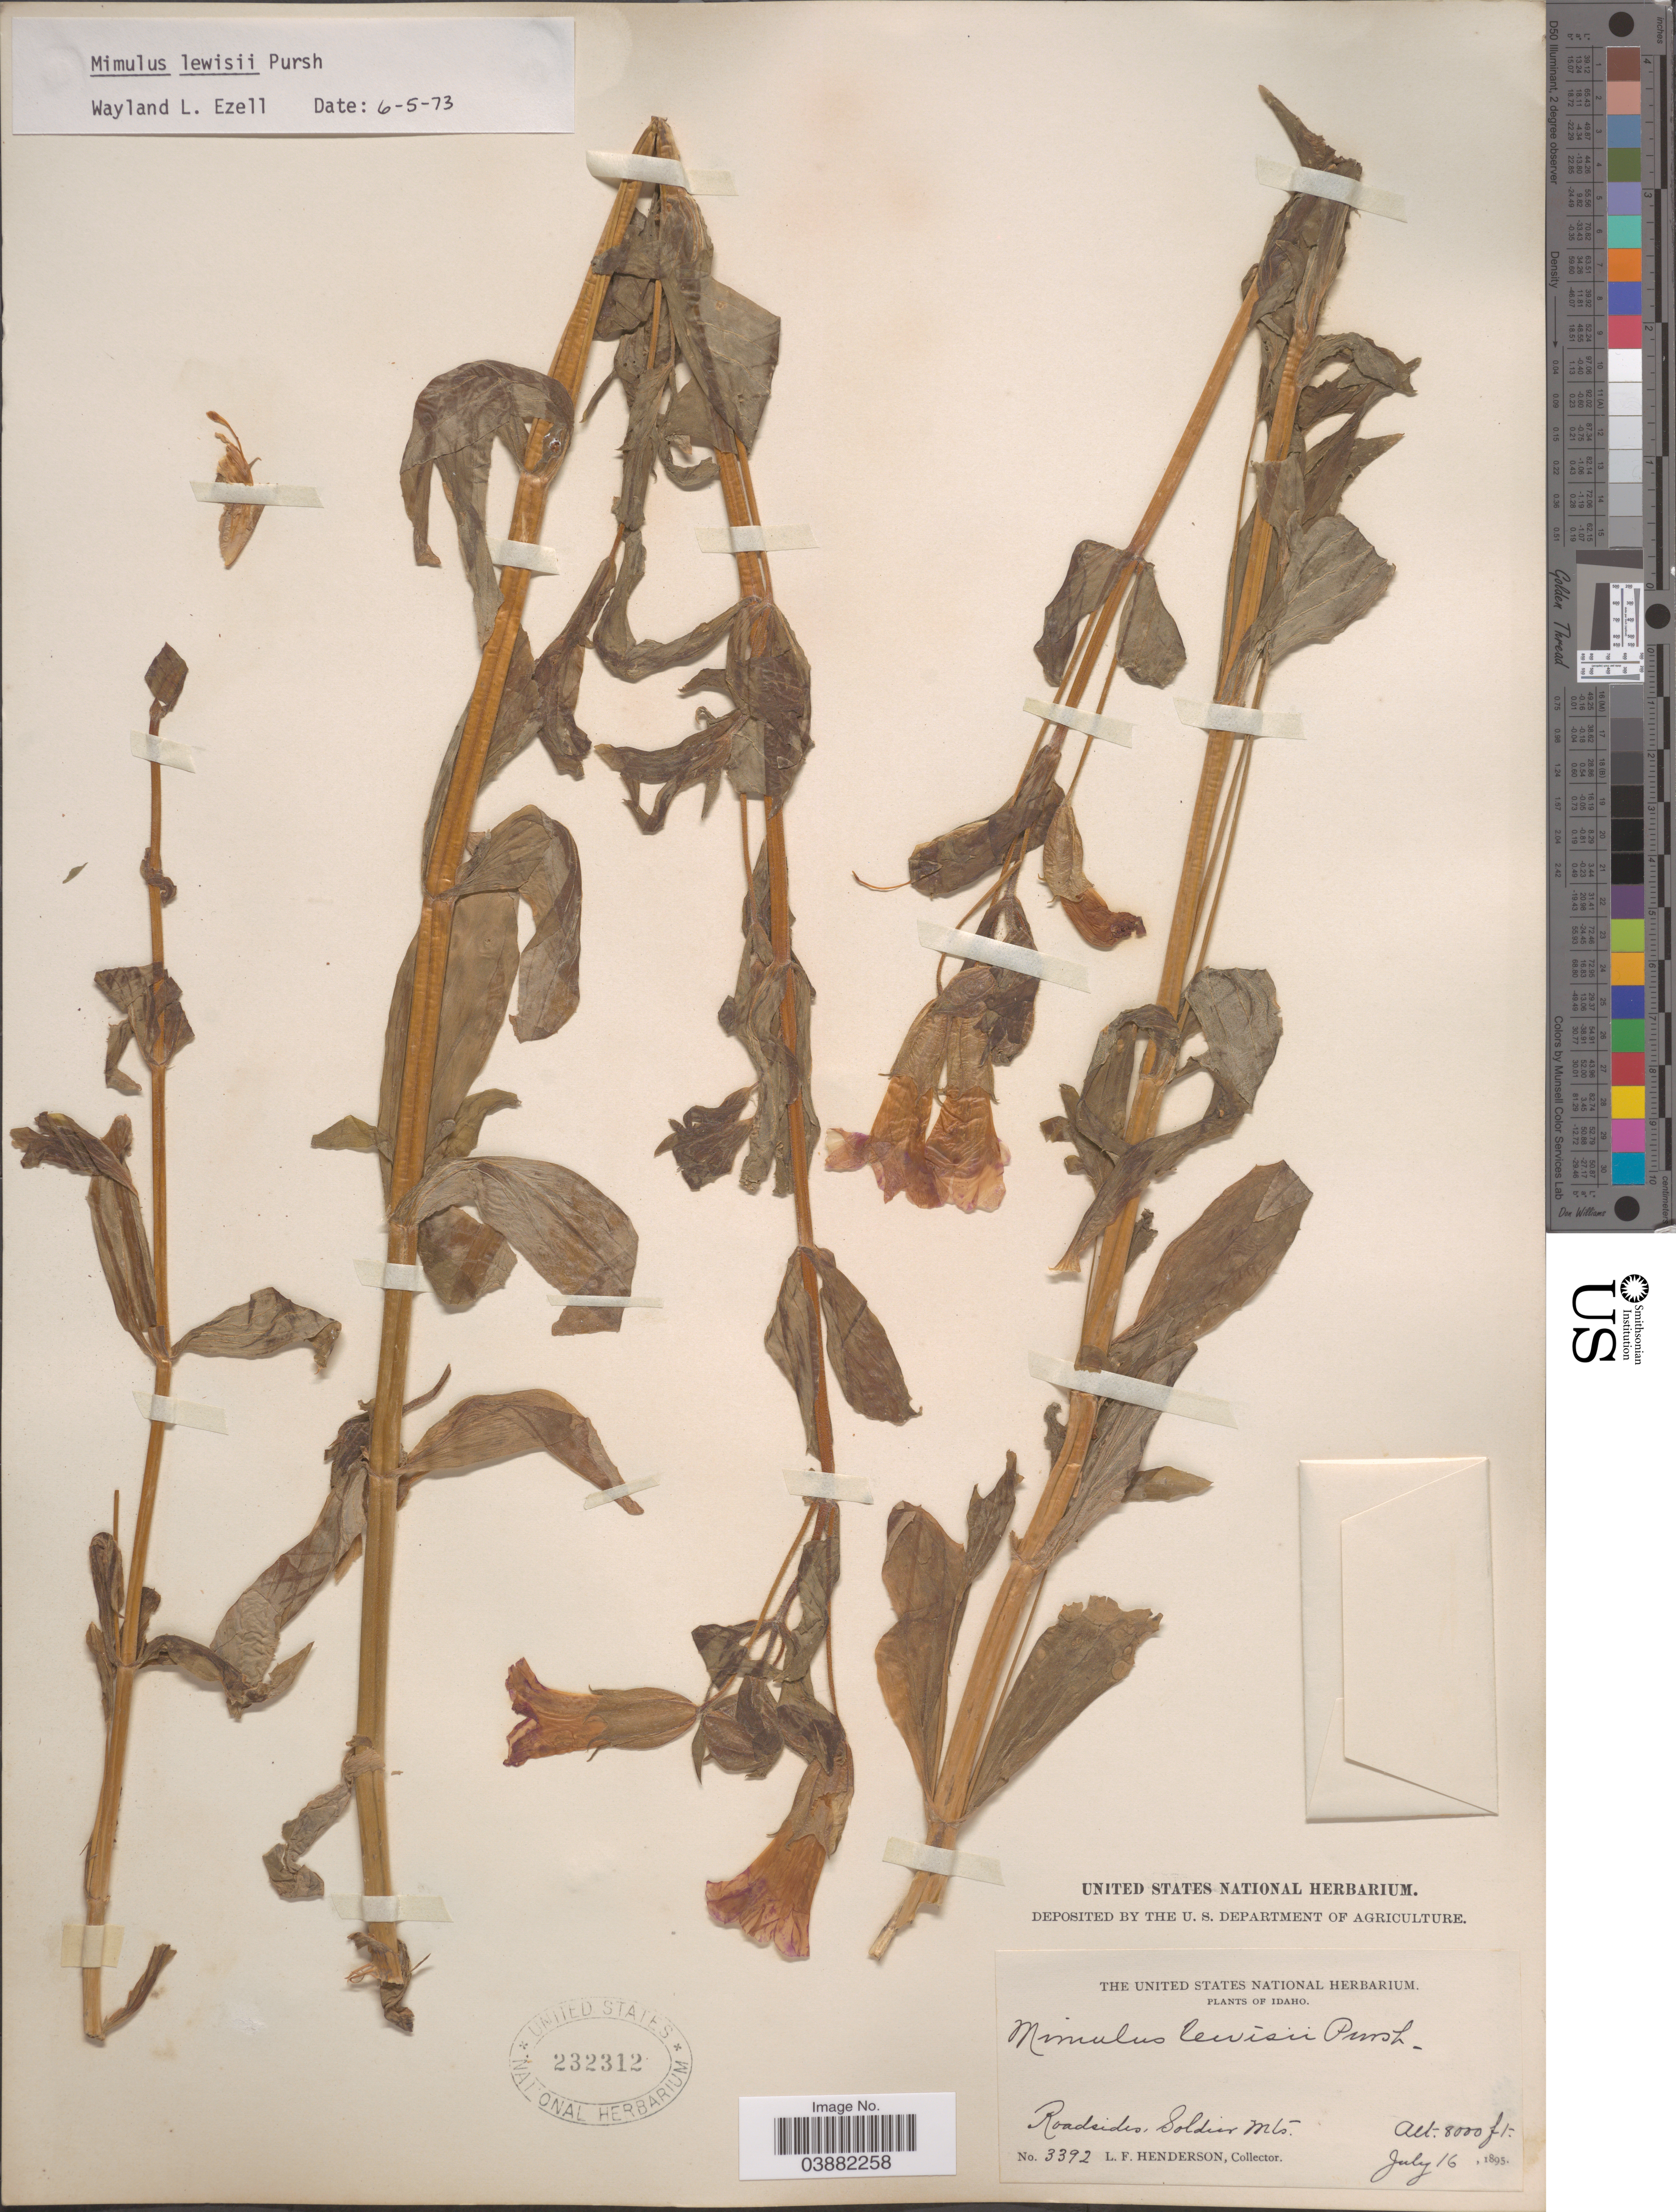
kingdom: Plantae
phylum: Tracheophyta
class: Magnoliopsida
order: Lamiales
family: Phrymaceae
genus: Mimulus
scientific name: Mimulus lewisii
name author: Pursh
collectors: L. Henderson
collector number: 3392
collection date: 1895-07-16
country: United States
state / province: Idaho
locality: Roadsides, Soldier Mts.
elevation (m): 2438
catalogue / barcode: US 232312